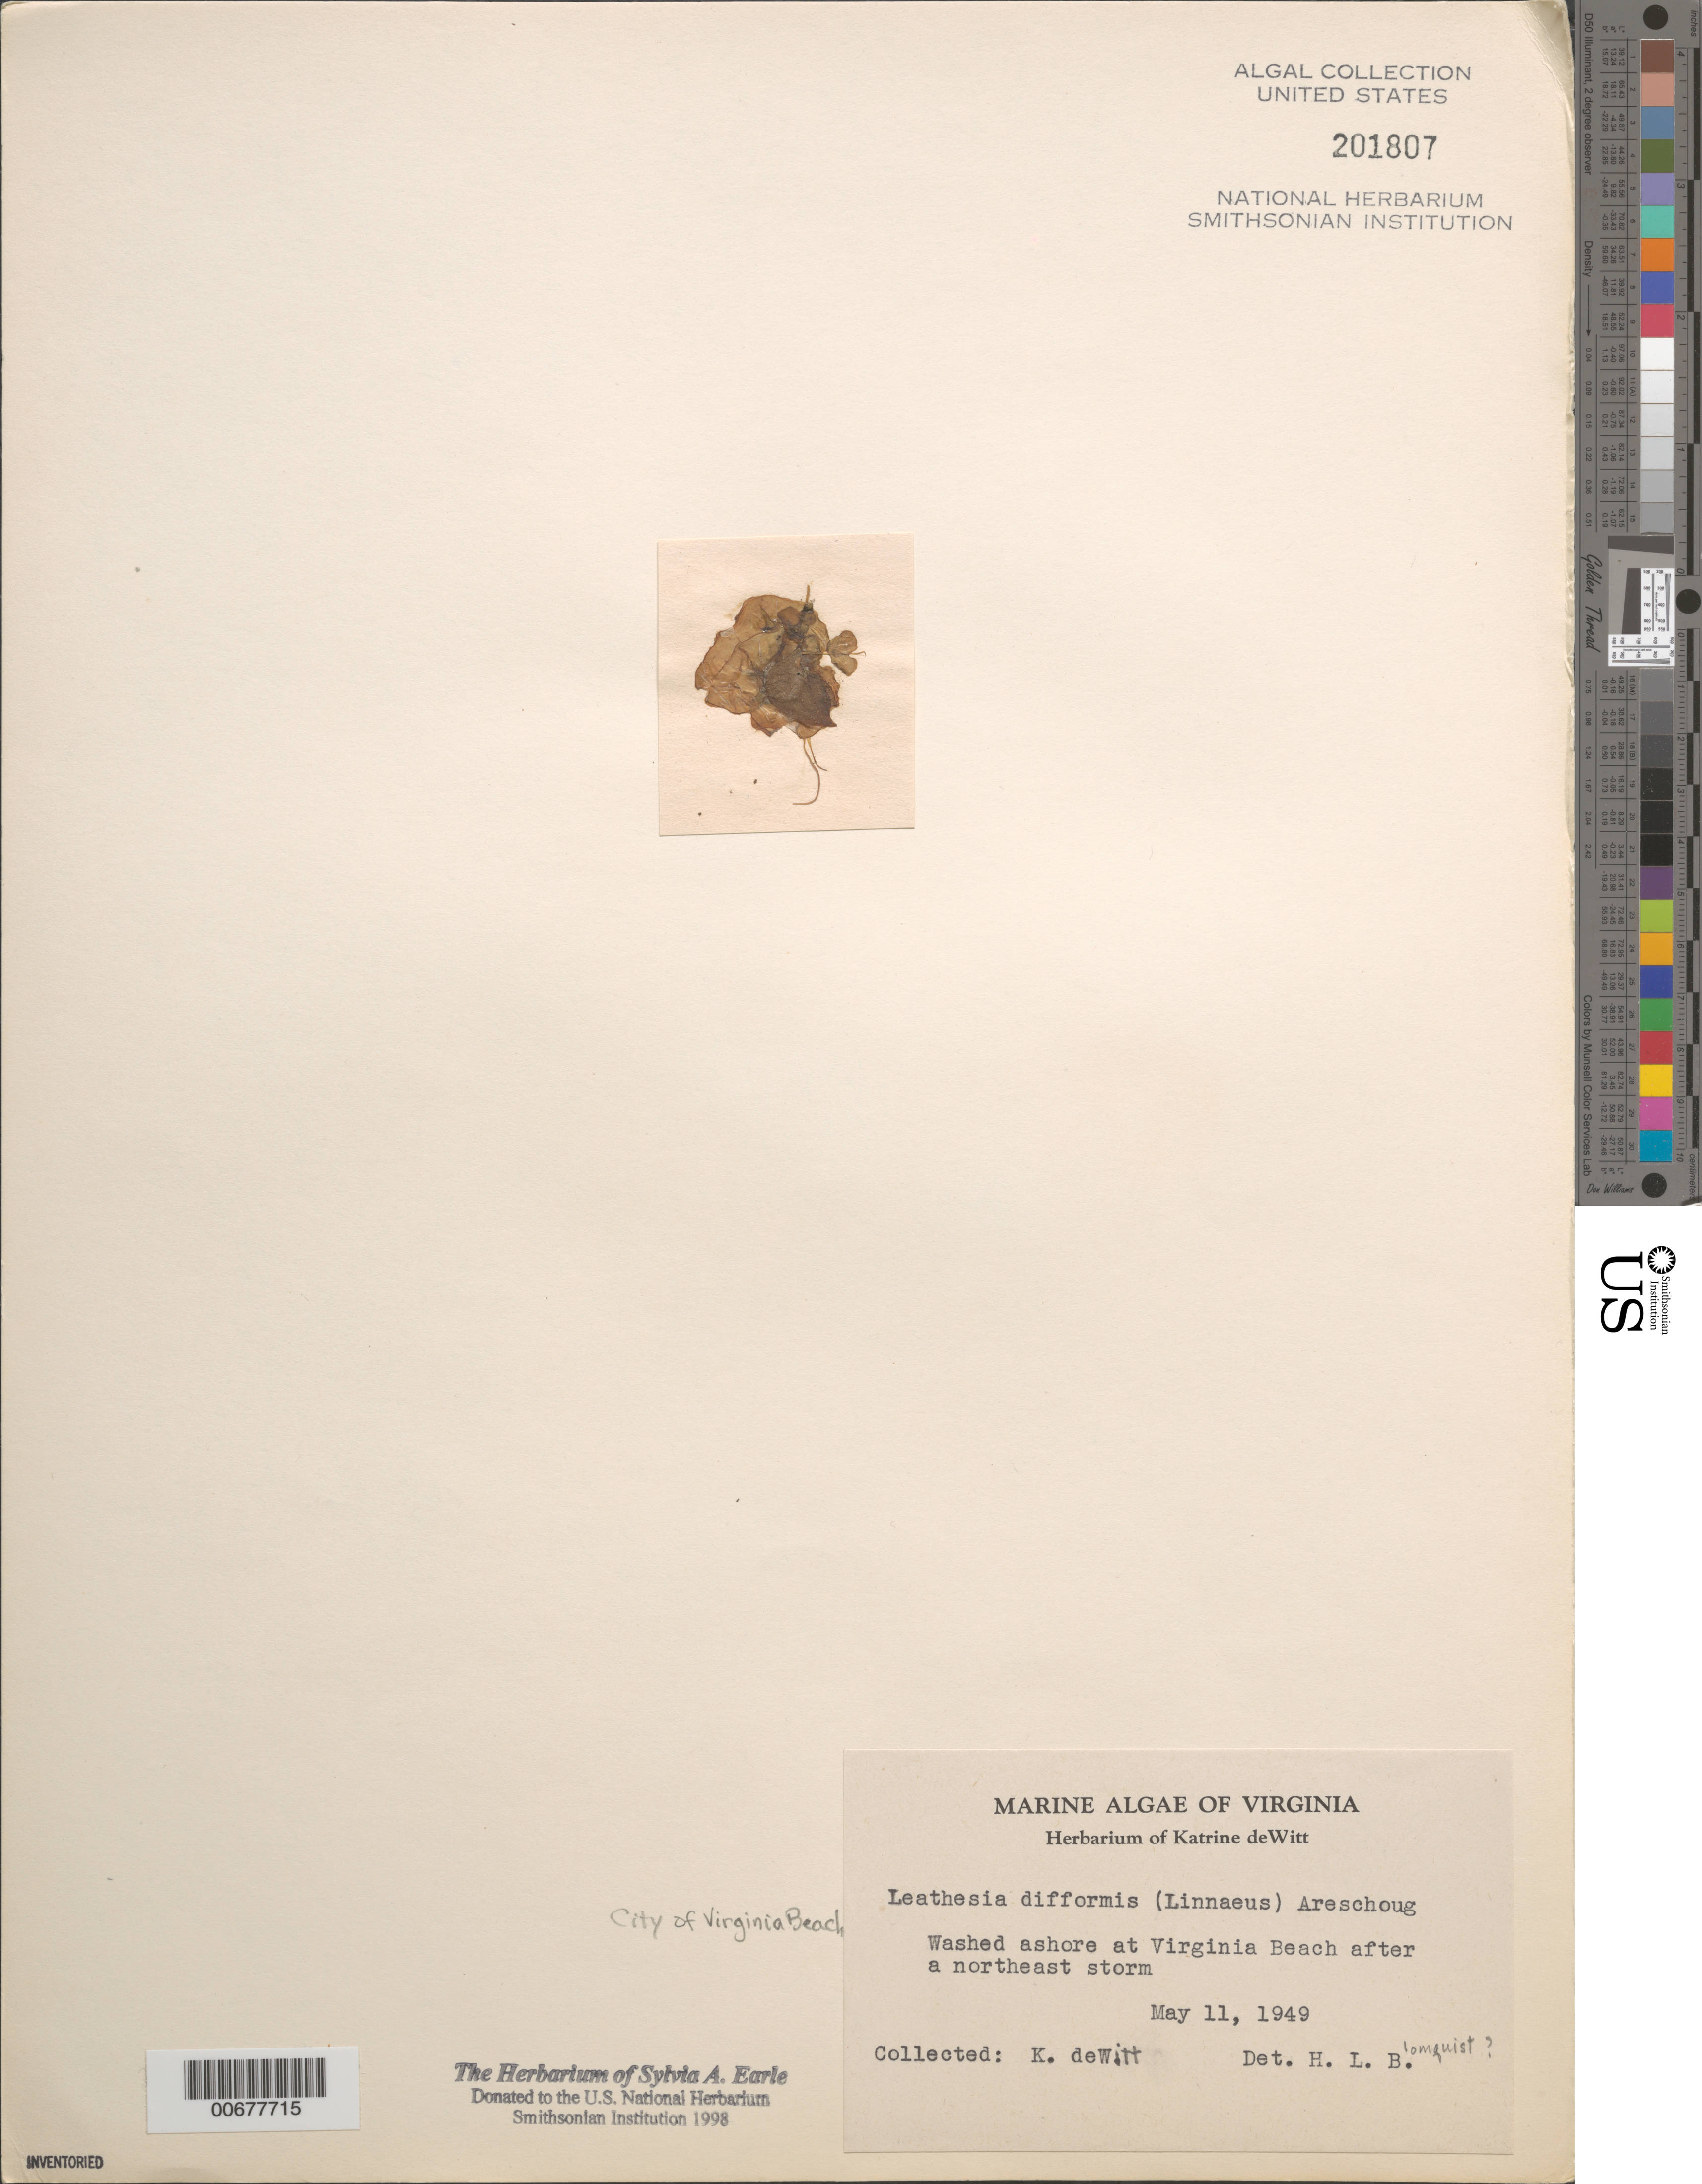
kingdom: Chromista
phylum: Ochrophyta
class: Phaeophyceae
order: Ectocarpales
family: Chordariaceae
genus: Leathesia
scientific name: Leathesia difformis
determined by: Blomquist, H. L.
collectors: K. deWitt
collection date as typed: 11 May 1949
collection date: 1949-05-11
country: United States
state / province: Virginia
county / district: City of Virginia Beach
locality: Virginia Beach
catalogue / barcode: US 201807